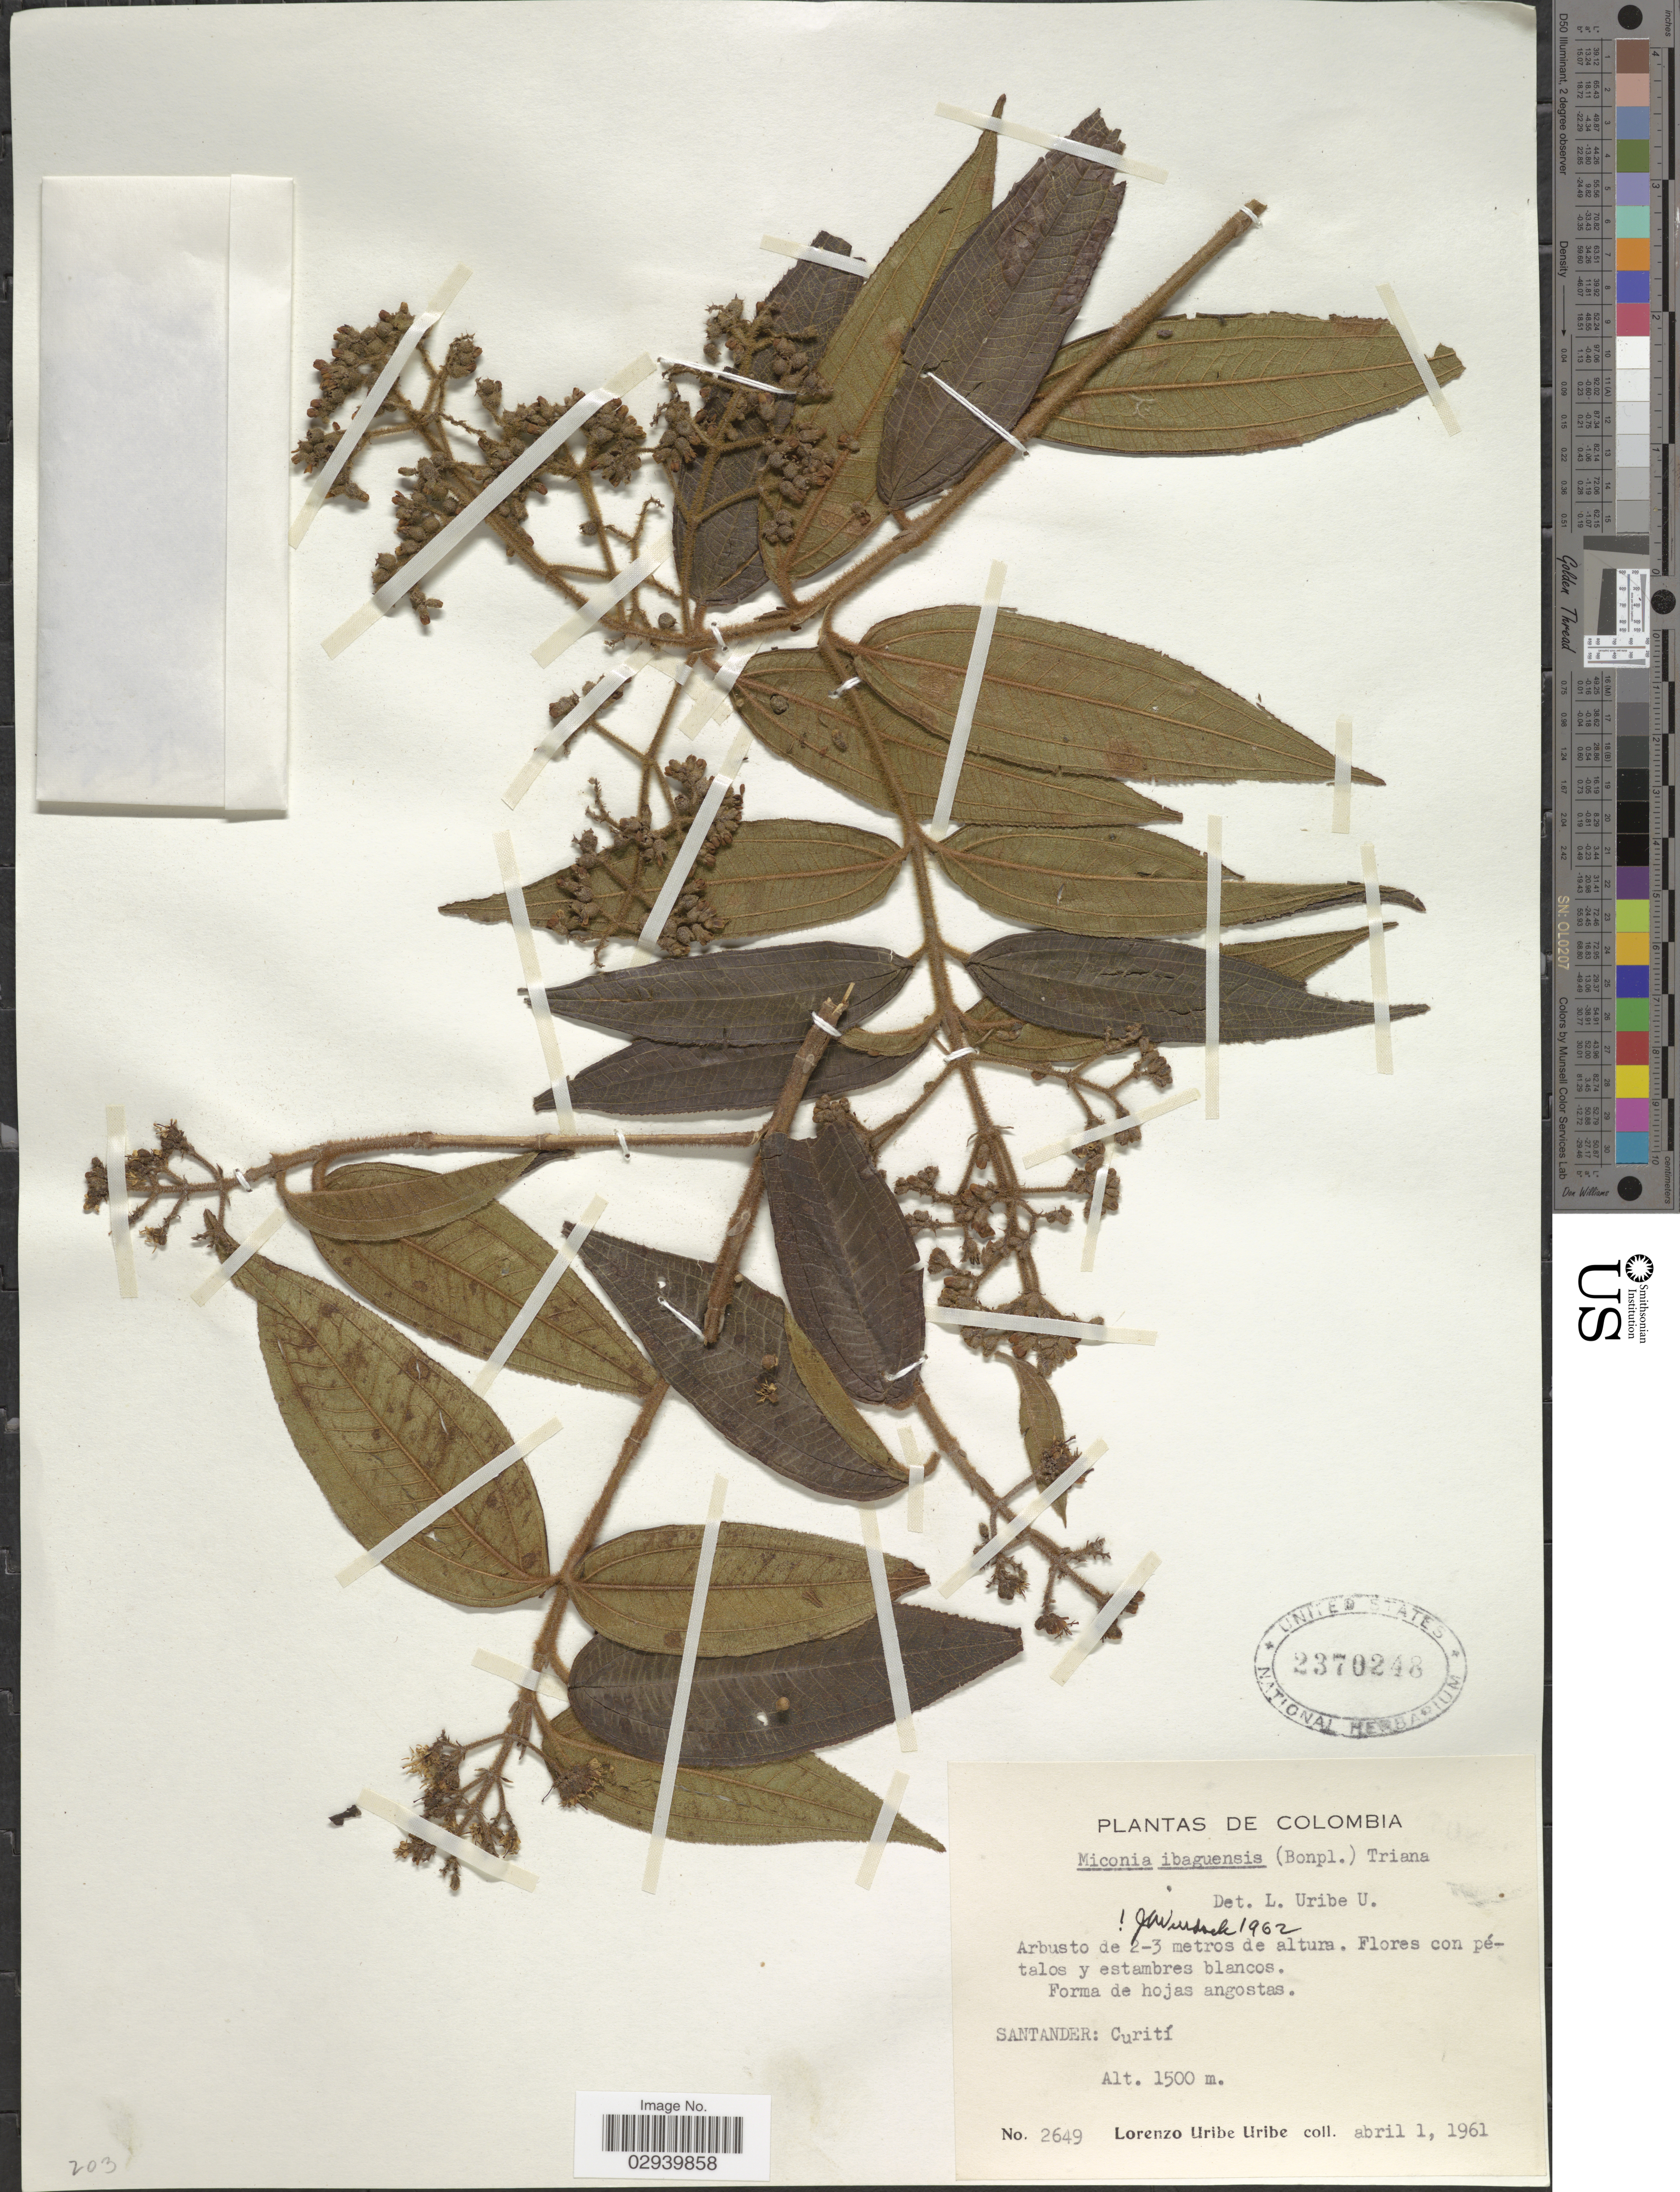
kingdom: Plantae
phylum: Tracheophyta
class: Magnoliopsida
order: Myrtales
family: Melastomataceae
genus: Miconia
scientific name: Miconia ibaguensis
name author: (Bonpl.) Triana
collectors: L. Uribe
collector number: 2649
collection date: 1961-04-01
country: Colombia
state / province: Santander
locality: Santander: Curití.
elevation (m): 1500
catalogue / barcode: US 2370248